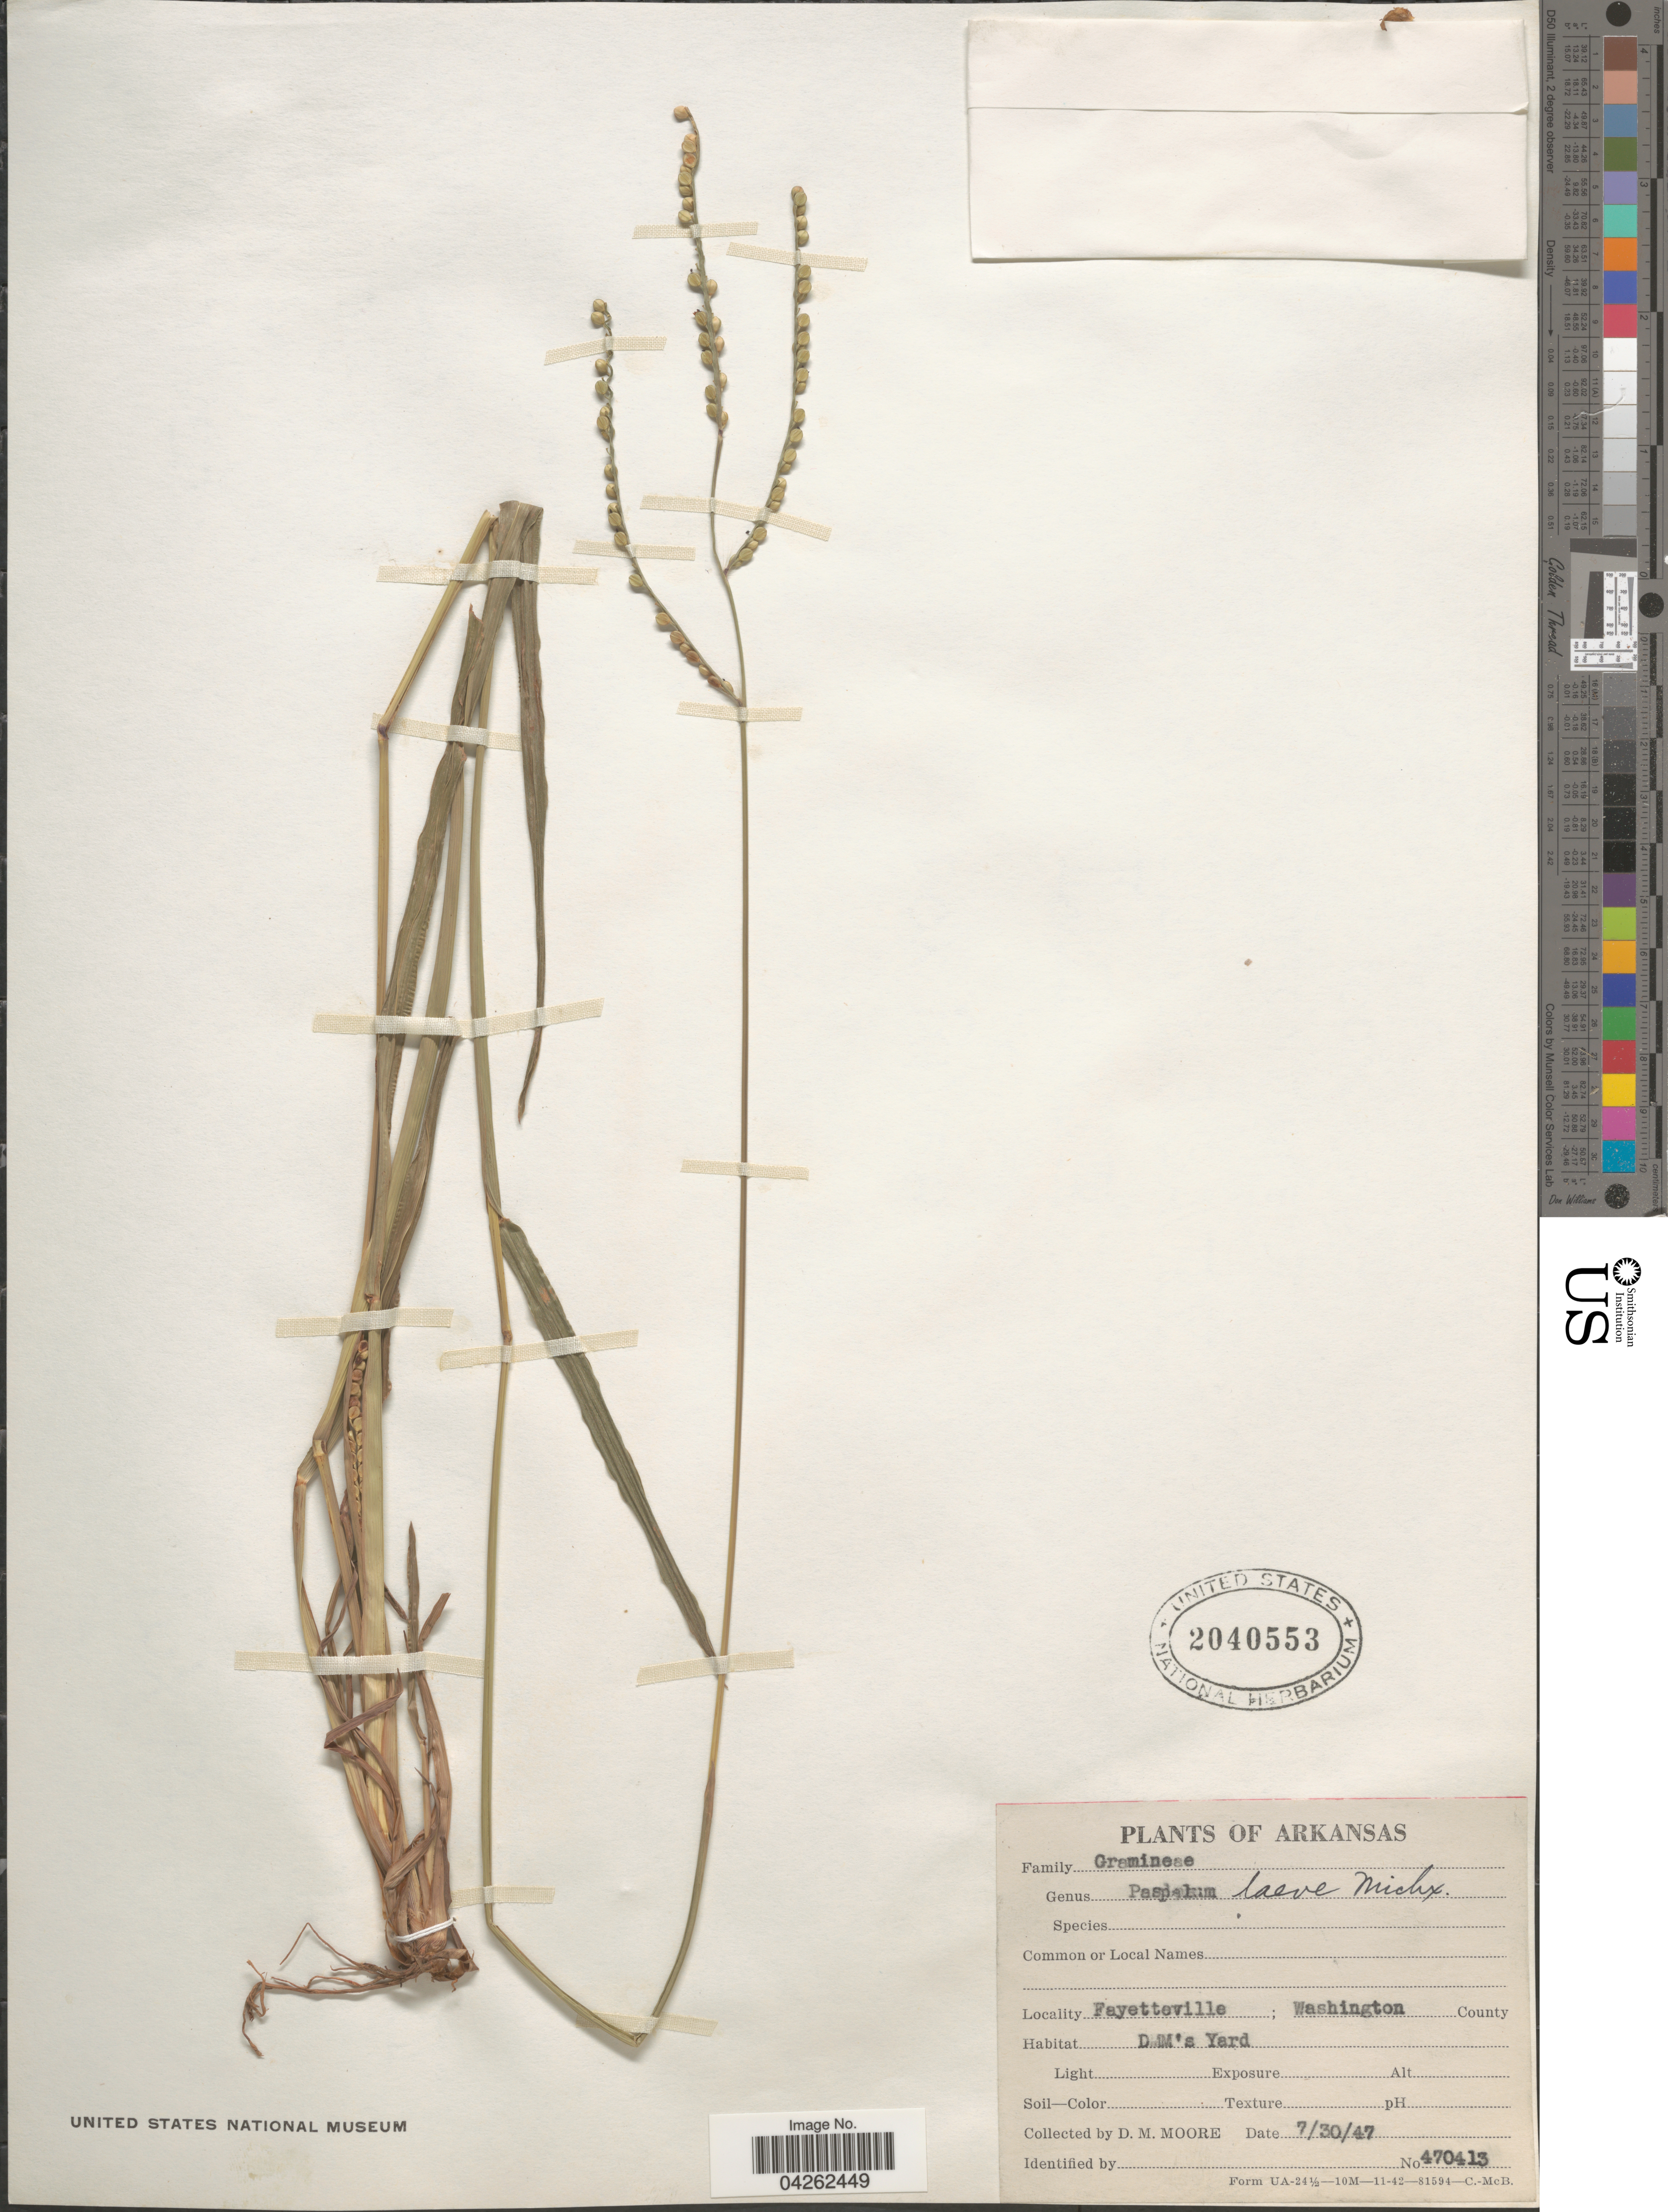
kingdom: Plantae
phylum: Tracheophyta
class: Liliopsida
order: Poales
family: Poaceae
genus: Paspalum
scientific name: Paspalum laeve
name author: Michx.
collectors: D. Moore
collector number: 470413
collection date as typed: Transcribed d/m/y: 30/7/47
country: United States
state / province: Arkansas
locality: Fayetteville; Washington County.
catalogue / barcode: US 2040553